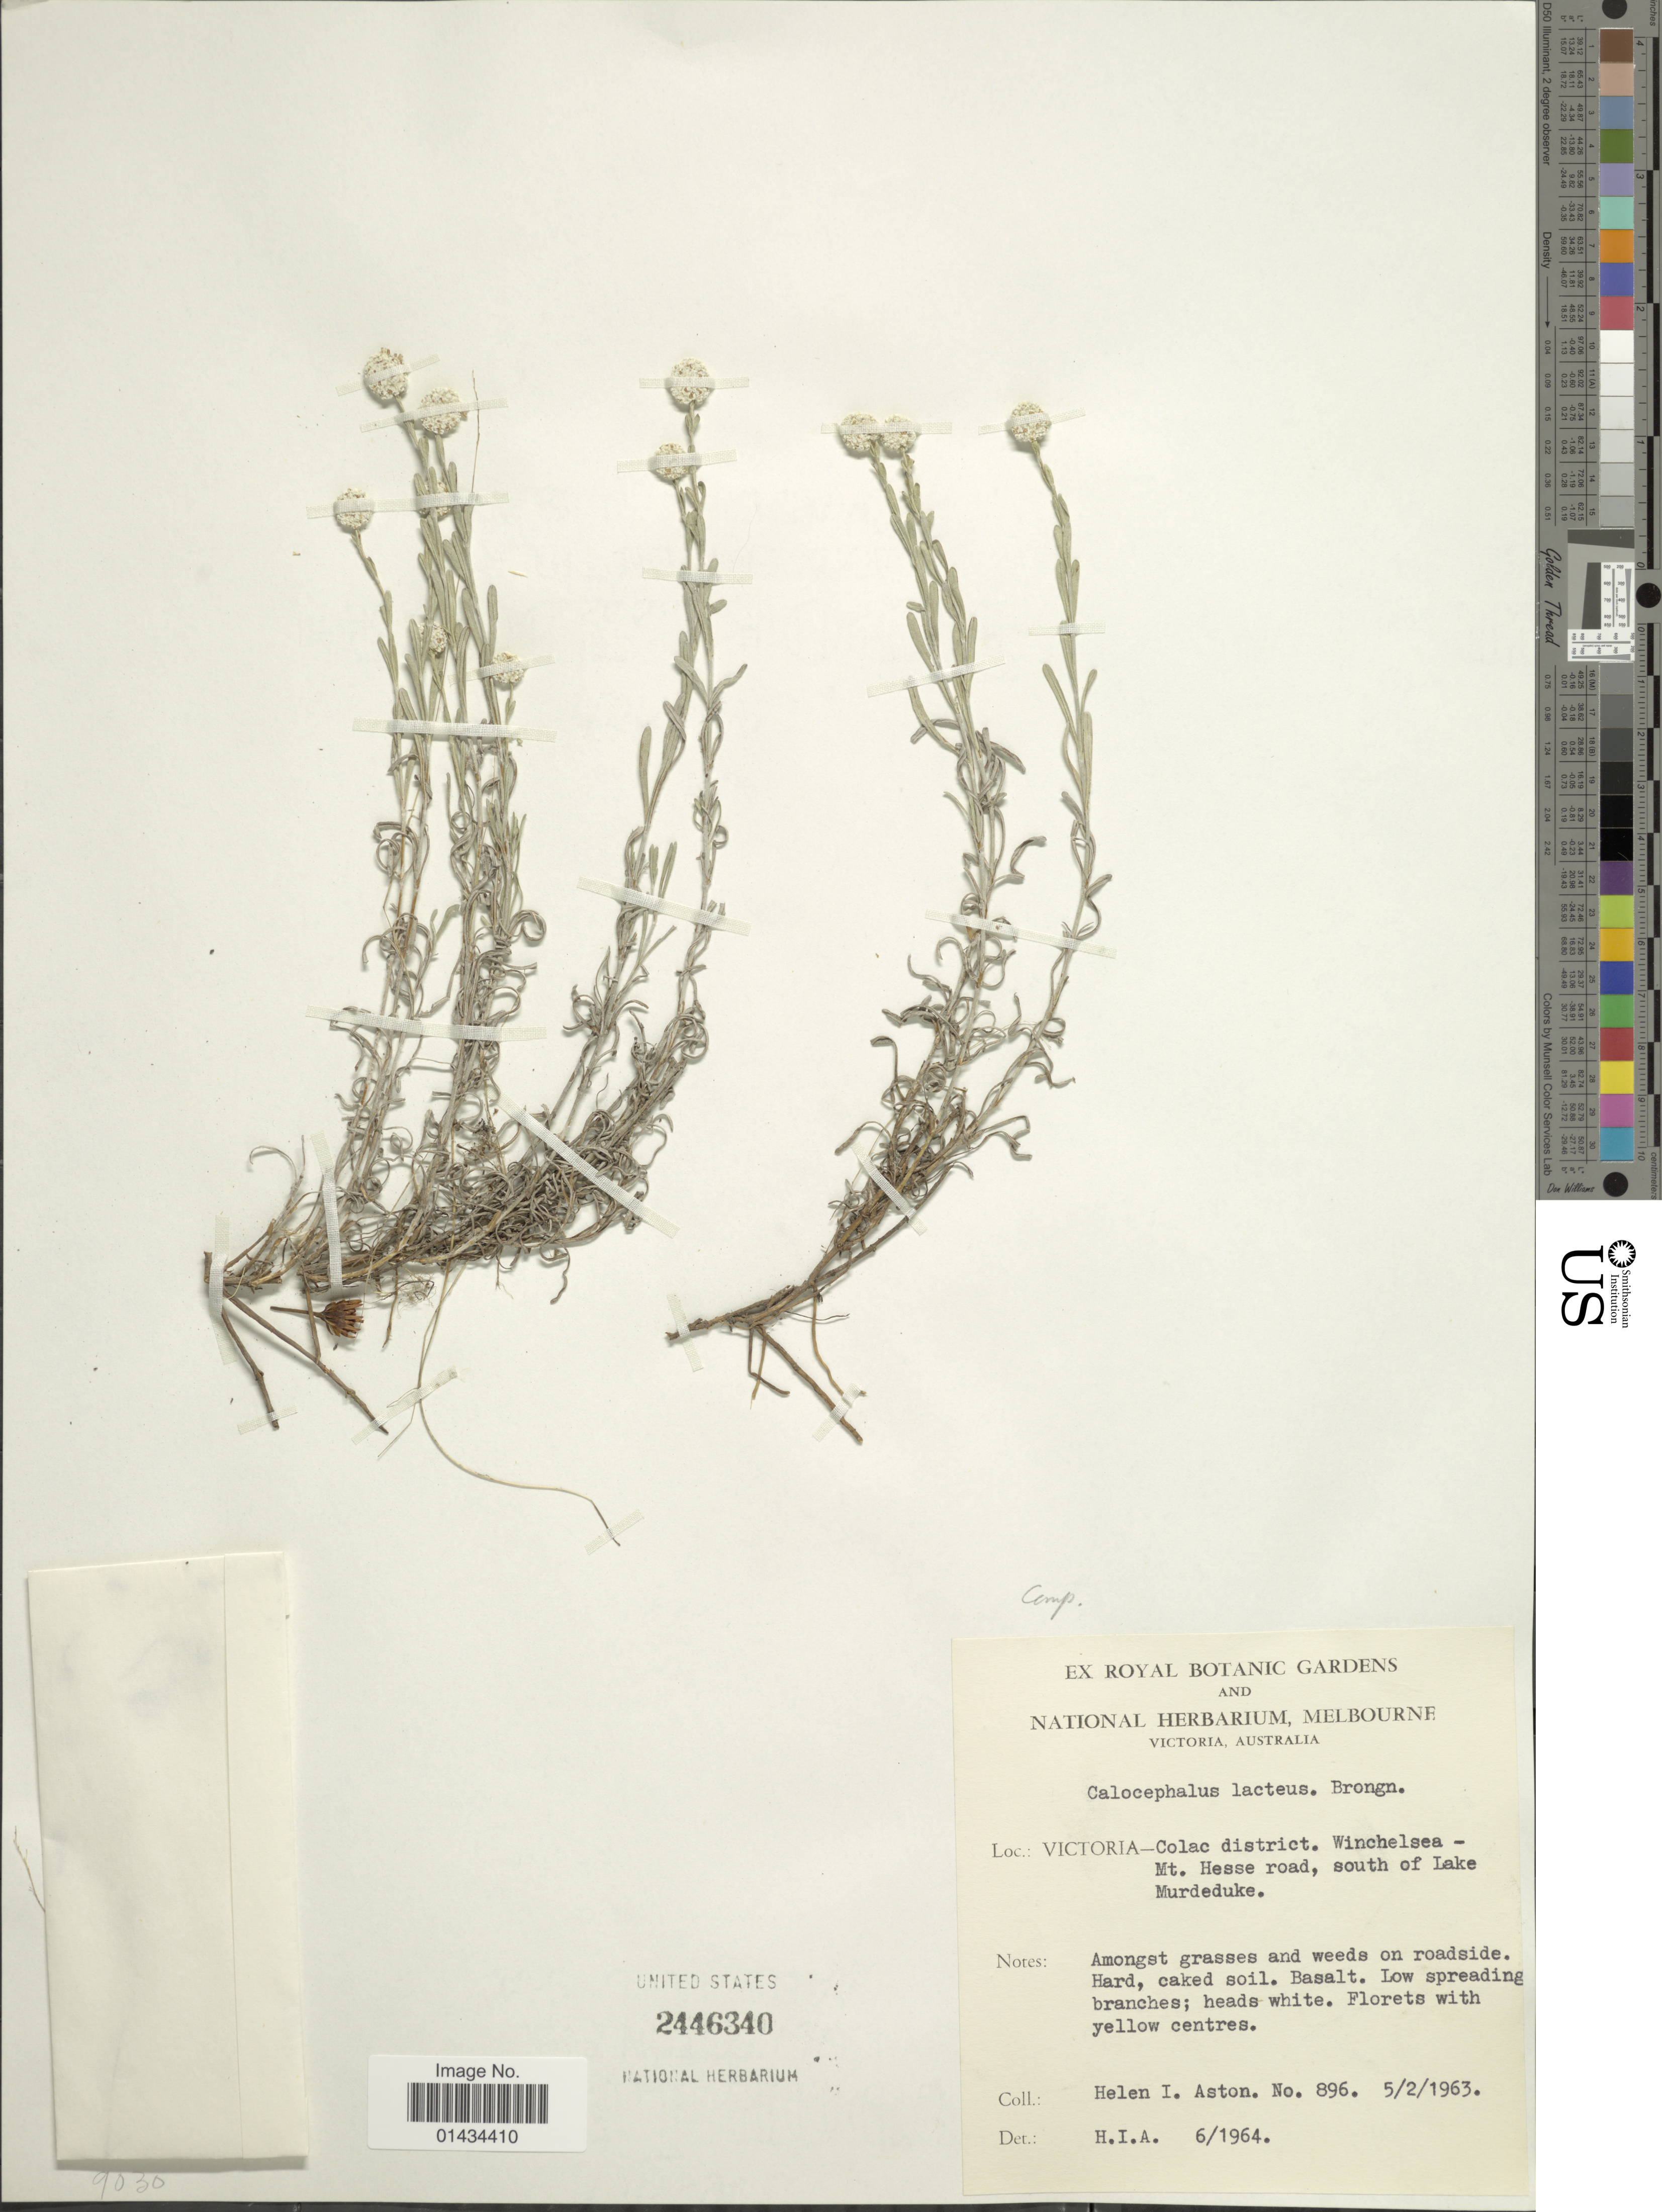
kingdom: Plantae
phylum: Tracheophyta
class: Magnoliopsida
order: Asterales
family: Asteraceae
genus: Calocephalus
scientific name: Calocephalus lacteus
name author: Less.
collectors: H. I. Aston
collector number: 896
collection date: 1963-02-05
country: Australia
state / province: Victoria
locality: Victoria, Colac district, Winchelsea, Mt. Hesse road, south of Lake Murdeduke, amongst grasses and weeds on roadside Hard, caked soil, Basalt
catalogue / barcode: US 2446340